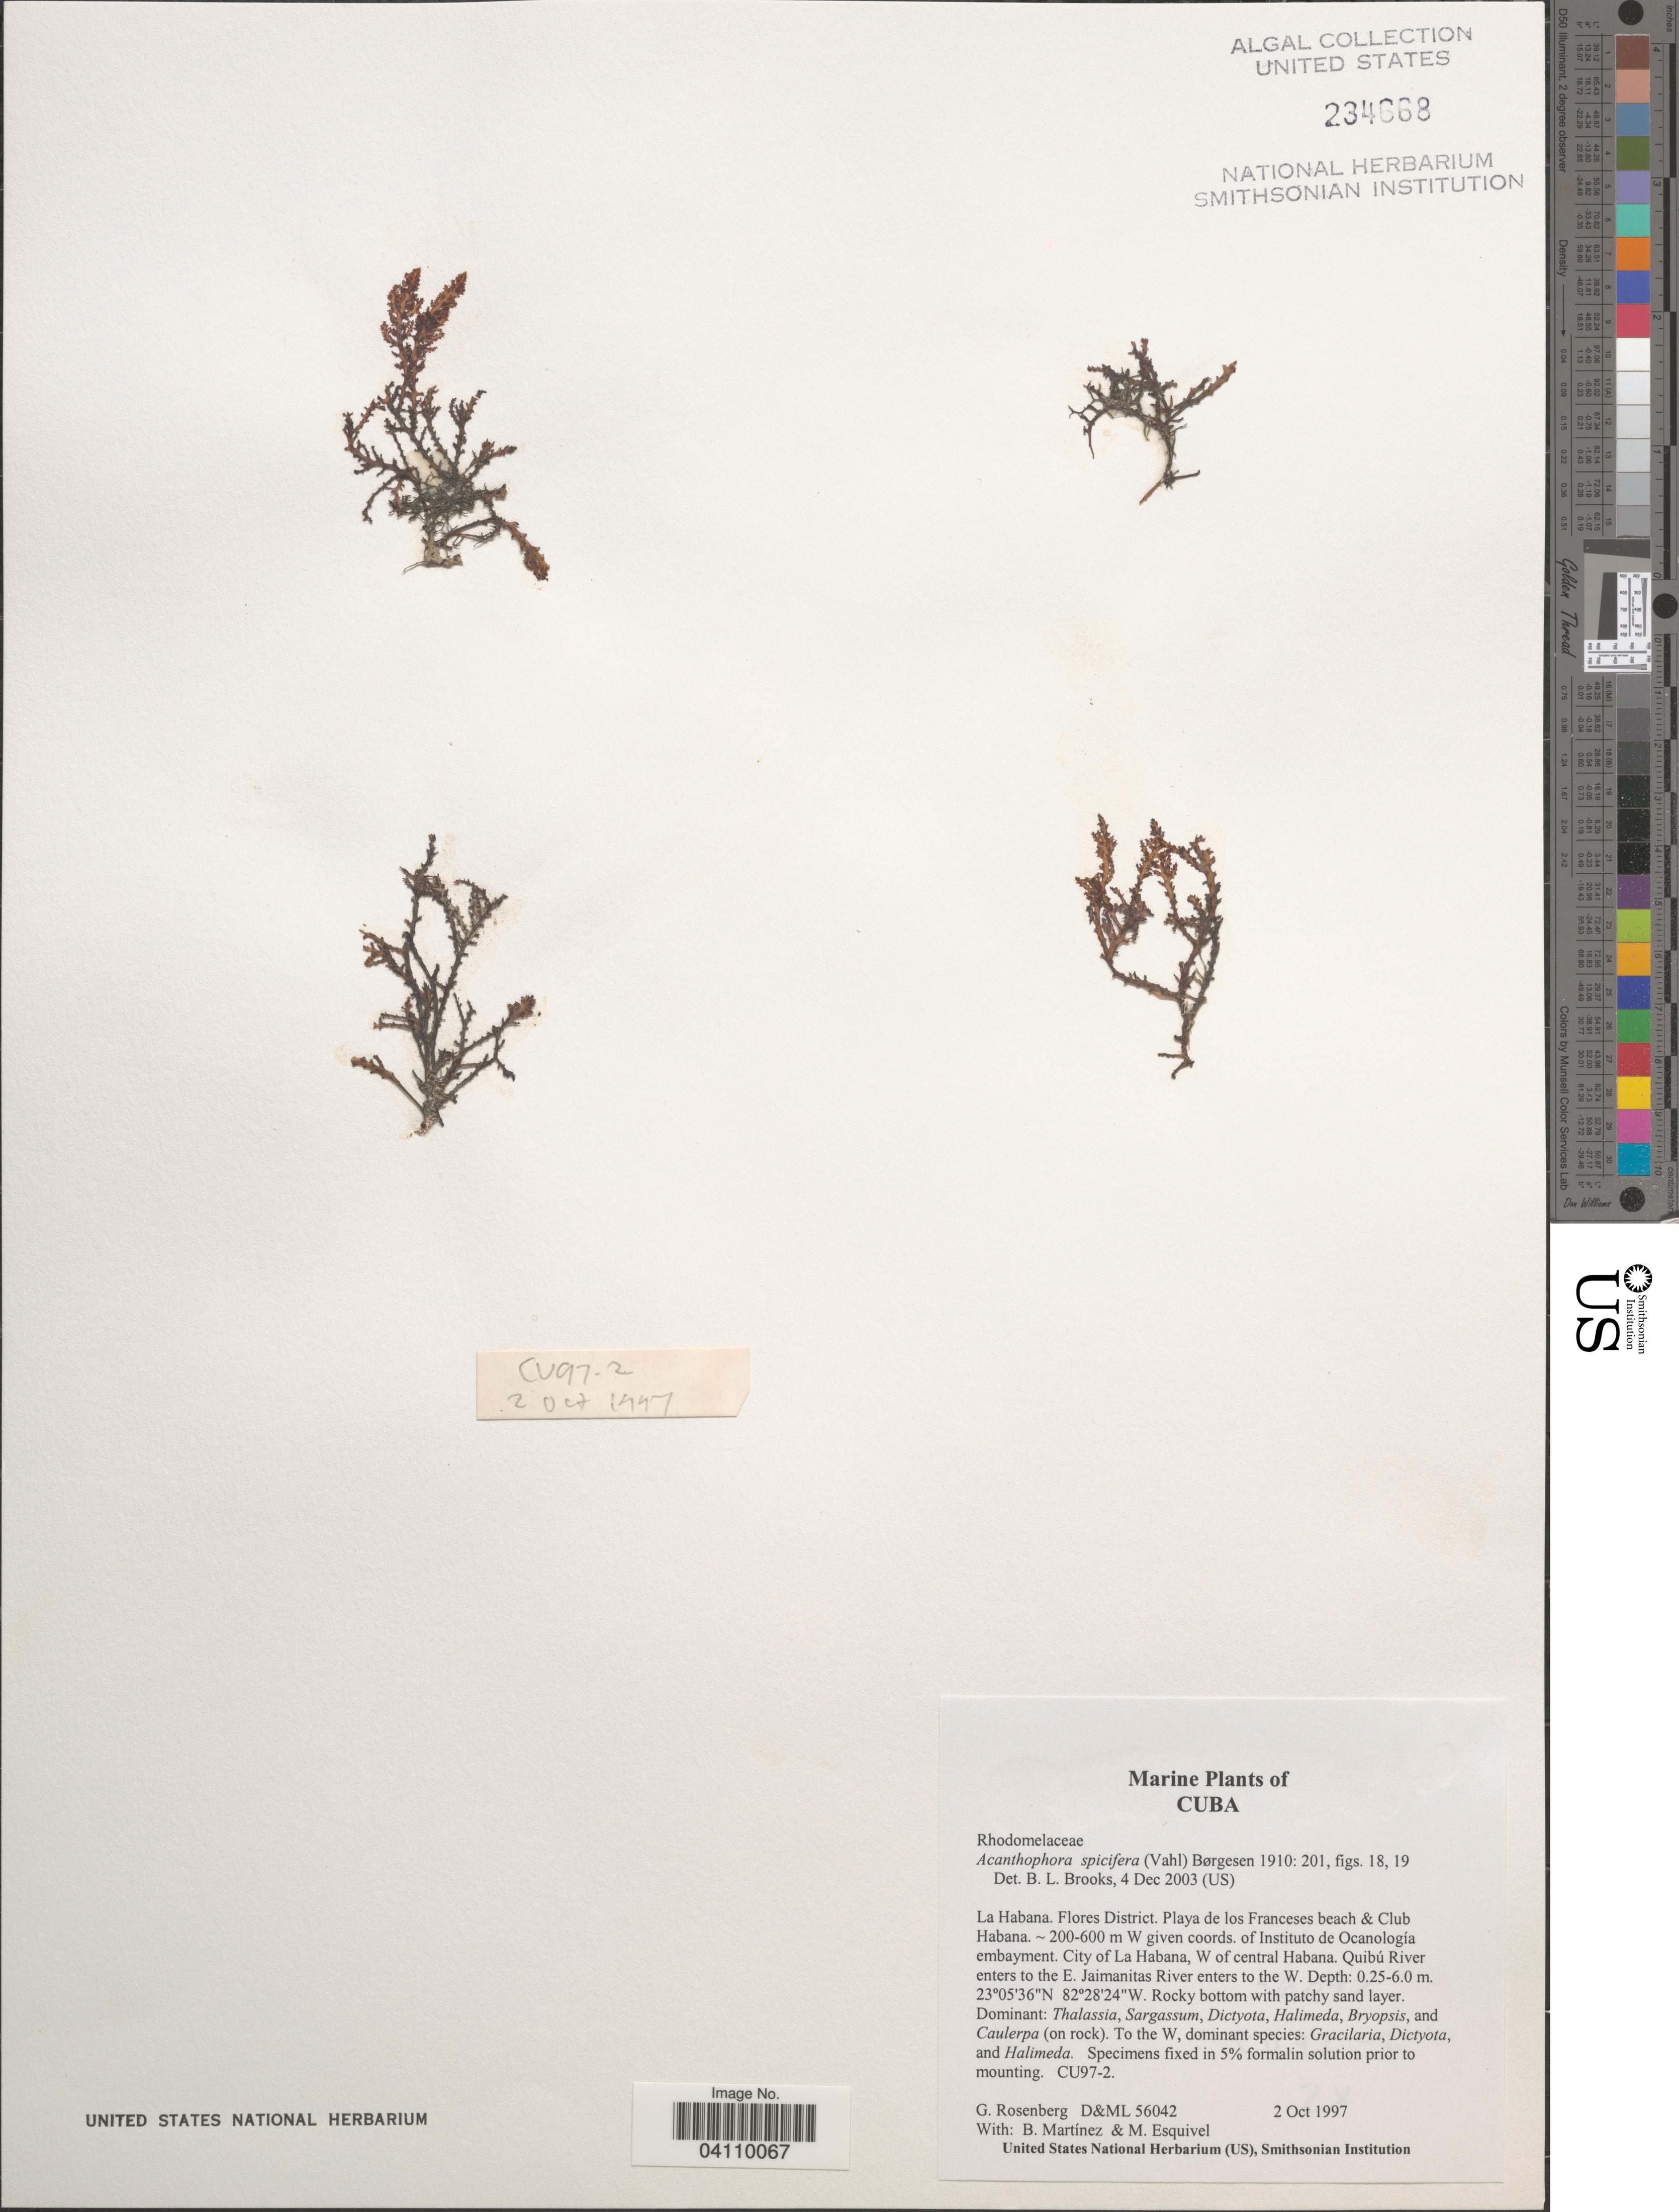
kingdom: Plantae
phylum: Rhodophyta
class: Florideophyceae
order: Ceramiales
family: Rhodomelaceae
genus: Acanthophora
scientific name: Acanthophora spicifera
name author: (Vahl) Børgesen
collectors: G. Rosenberg, B. Martinez & M. Esquivel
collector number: D&ML 56042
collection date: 1997-10-02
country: Cuba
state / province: La Habana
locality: Flores District. Playa de los Franceses beach & Club Habana. ~ 200-600 m W given coords. of Instituto de Ocanología embayment. City of La Habana, W of central Habana. Quibú River enters to the E. Jaimanitas River enters to the W.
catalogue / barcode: US 234668